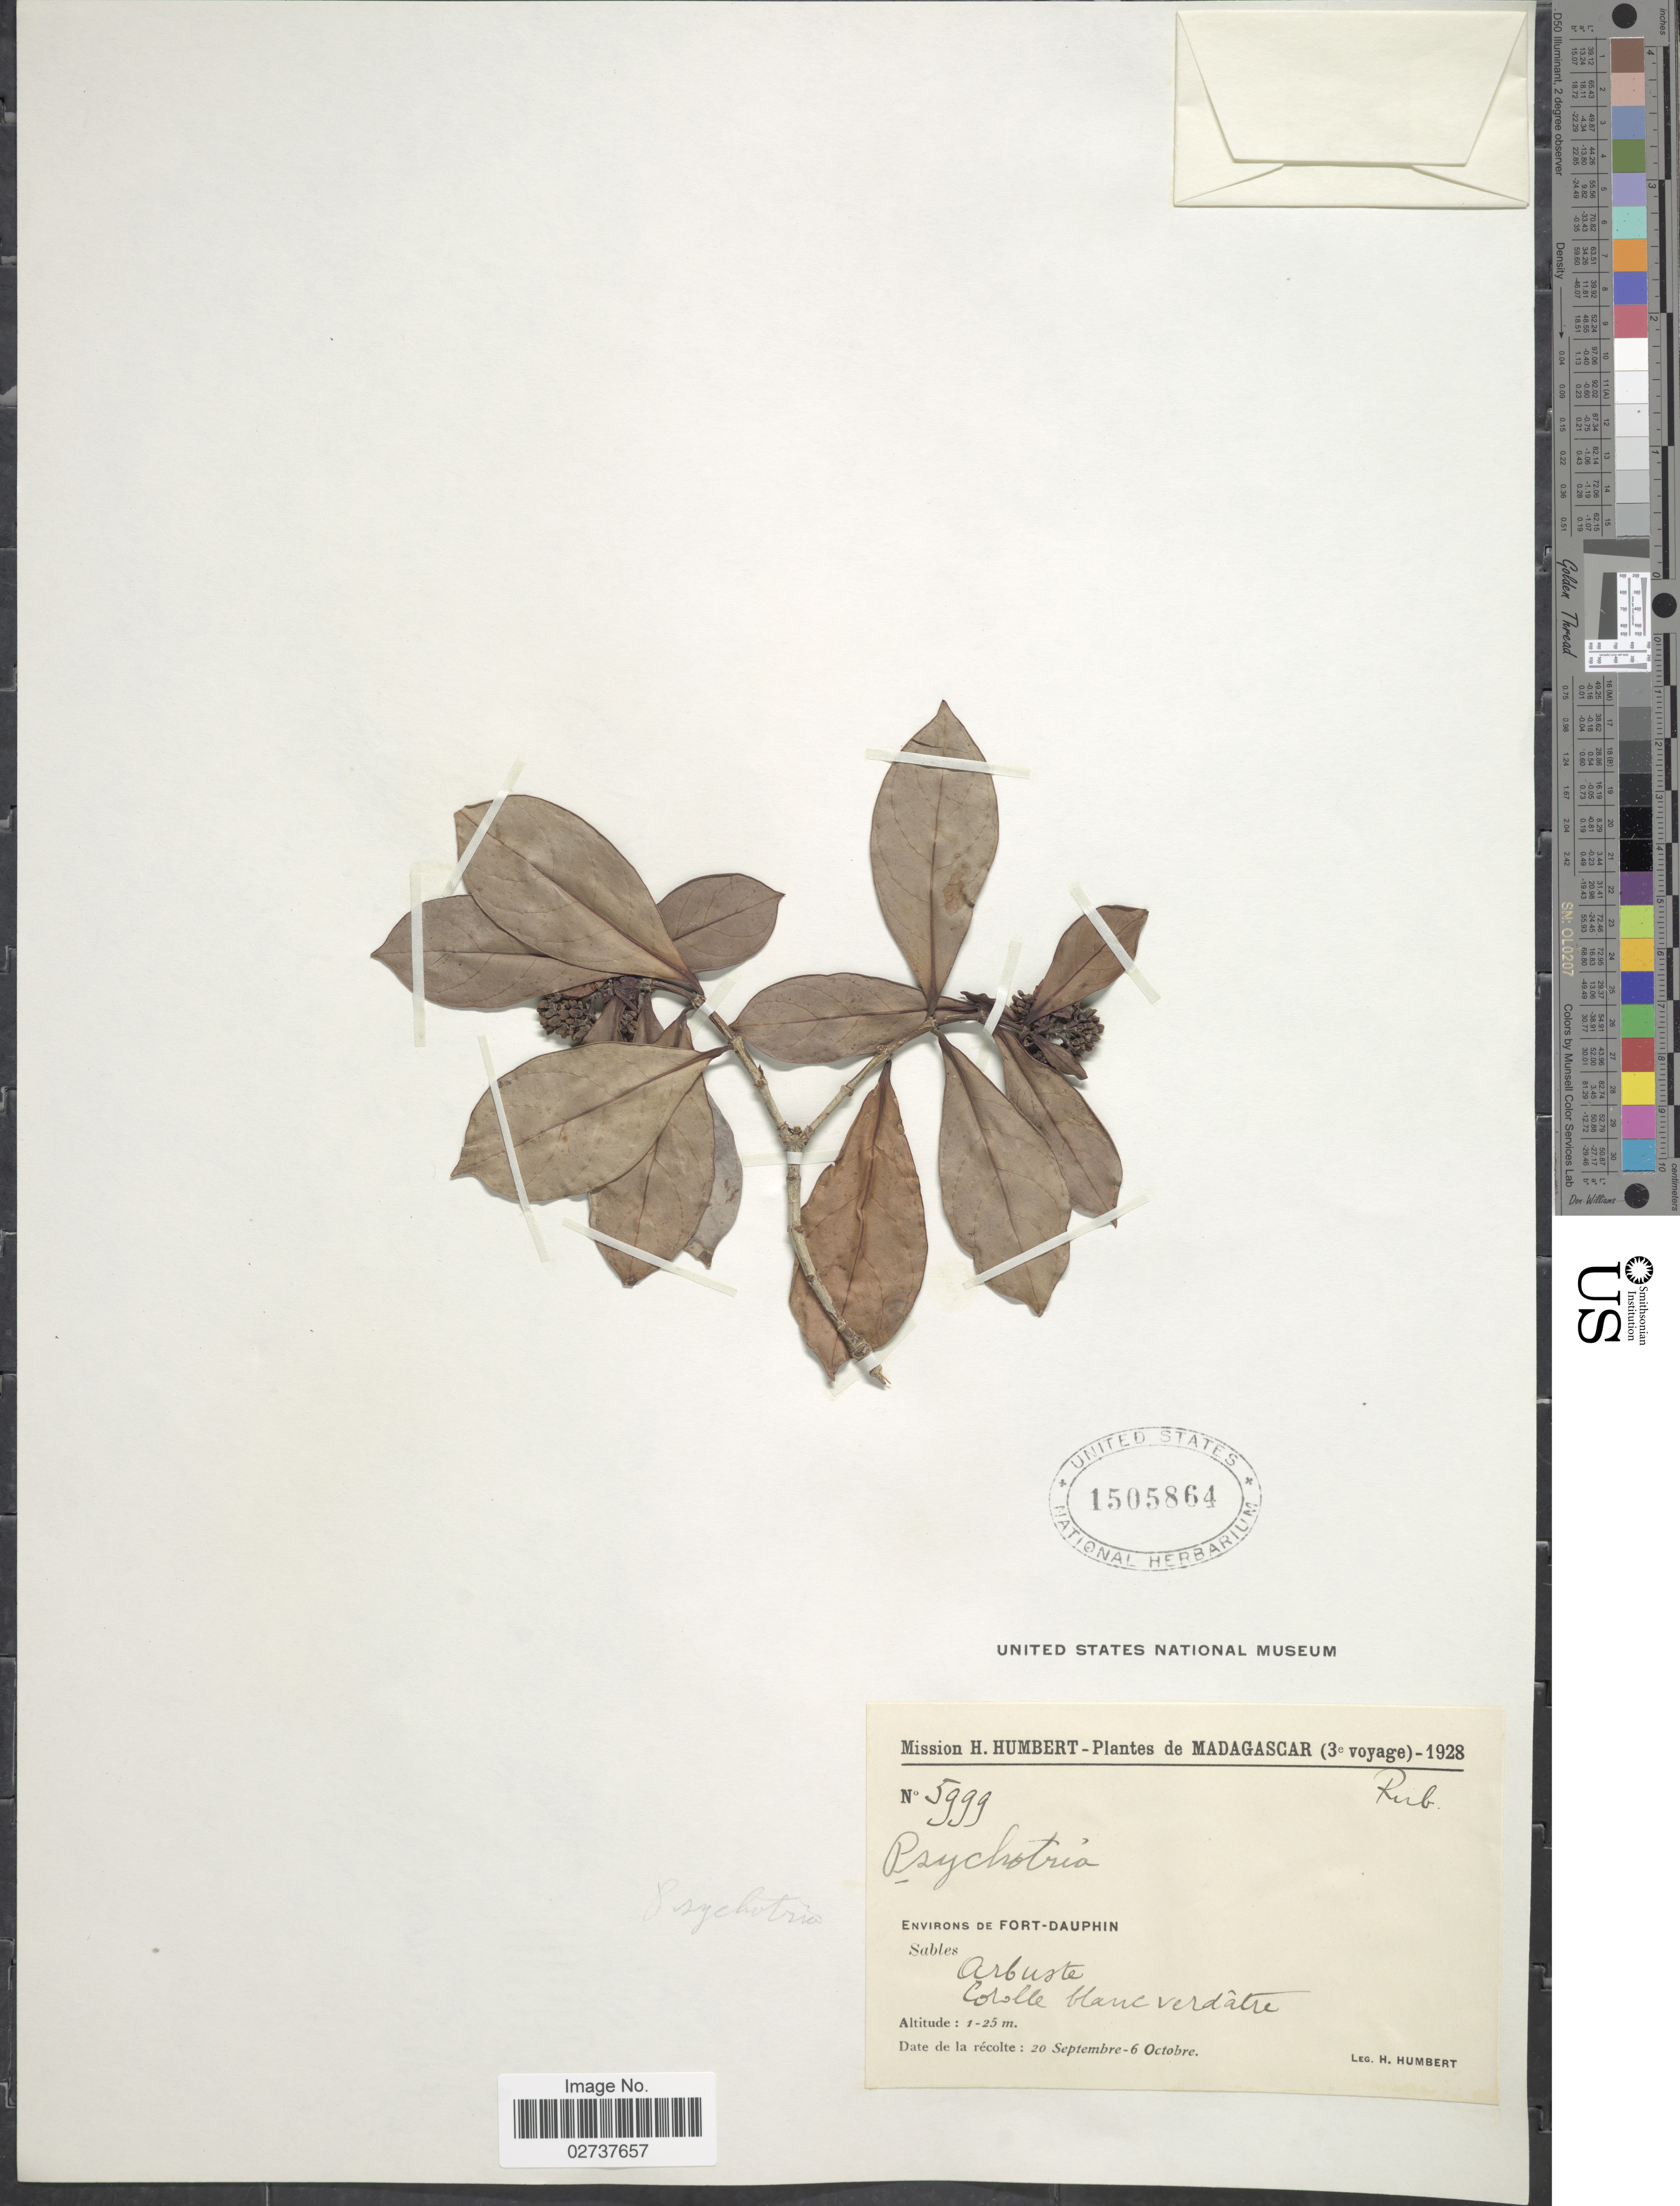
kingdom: Plantae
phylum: Tracheophyta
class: Magnoliopsida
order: Gentianales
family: Rubiaceae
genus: Psychotria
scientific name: Psychotria sp.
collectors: H. Humbert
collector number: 5999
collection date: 1928-09-20/1928-10-06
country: Madagascar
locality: Environ de Fort-Dauphin.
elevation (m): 1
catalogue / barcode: US 1505864